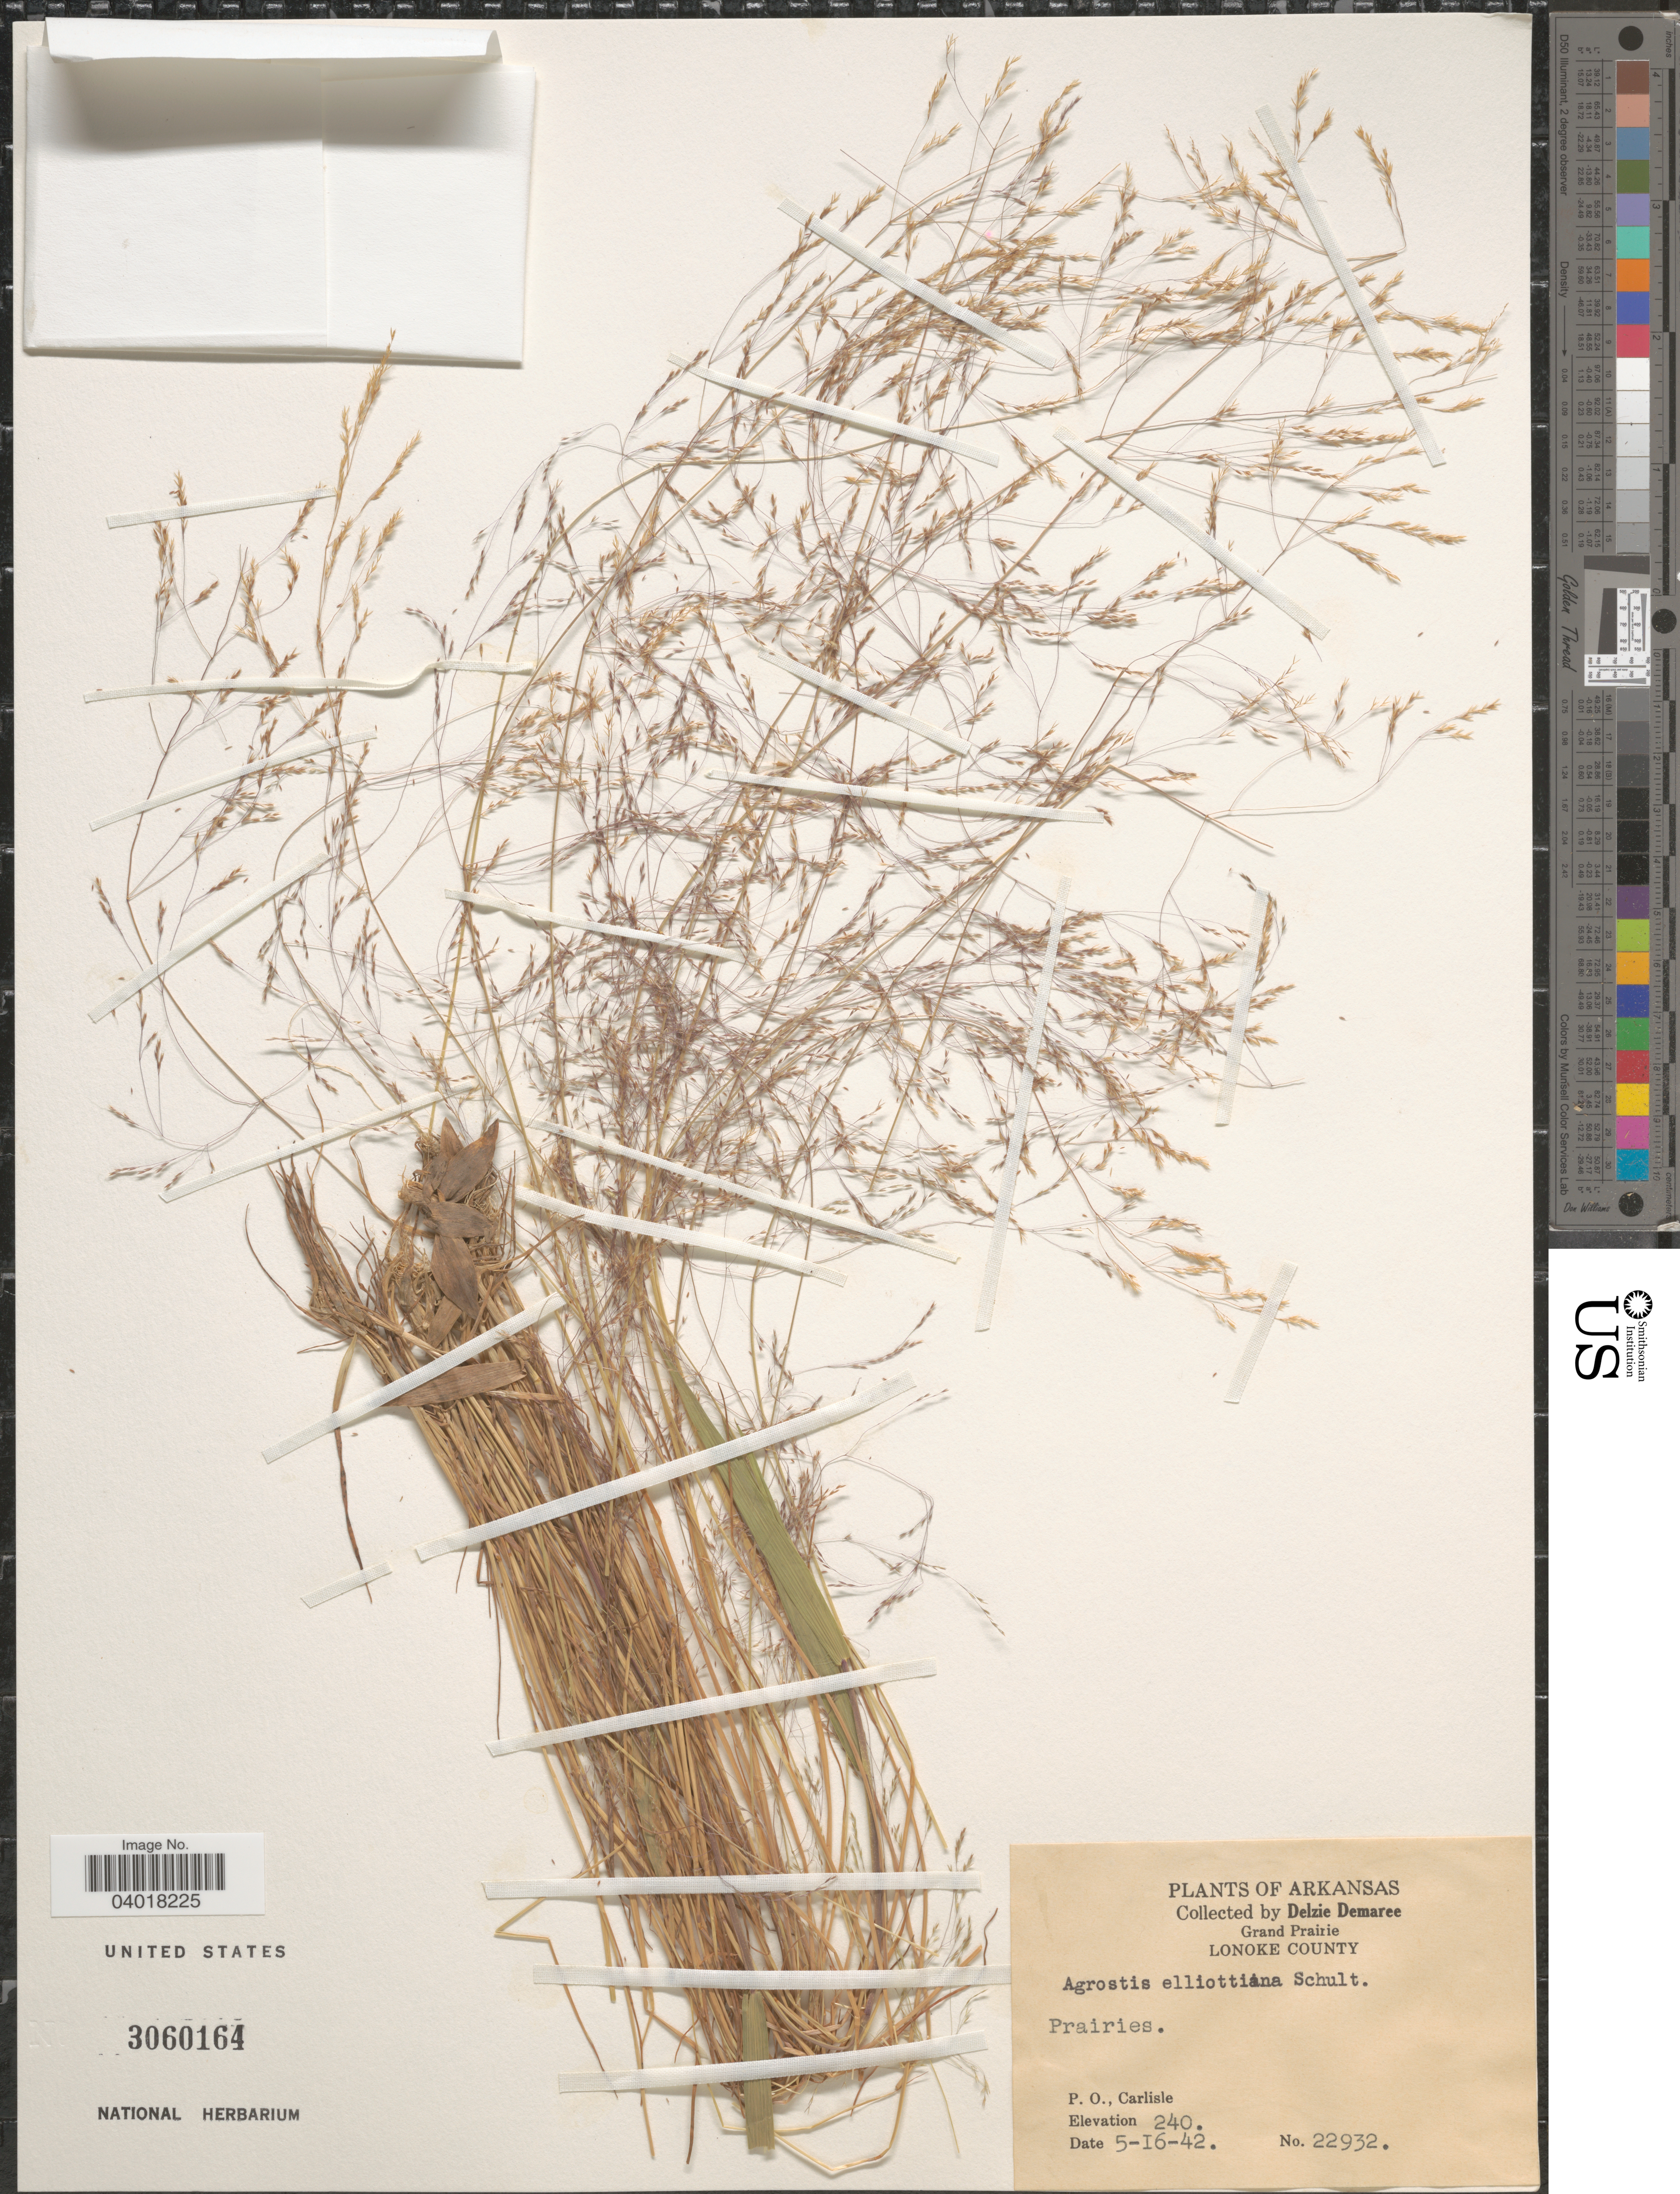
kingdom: Plantae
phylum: Tracheophyta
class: Liliopsida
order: Poales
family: Poaceae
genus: Agrostis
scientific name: Agrostis elliottiana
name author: Schult.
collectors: D. Demaree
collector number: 22932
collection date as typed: Transcribed d/m/y: 16/5/42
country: United States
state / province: Arkansas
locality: Grand Prairie. Lonoke County. P.O., Carlisle.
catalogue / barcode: US 3060164